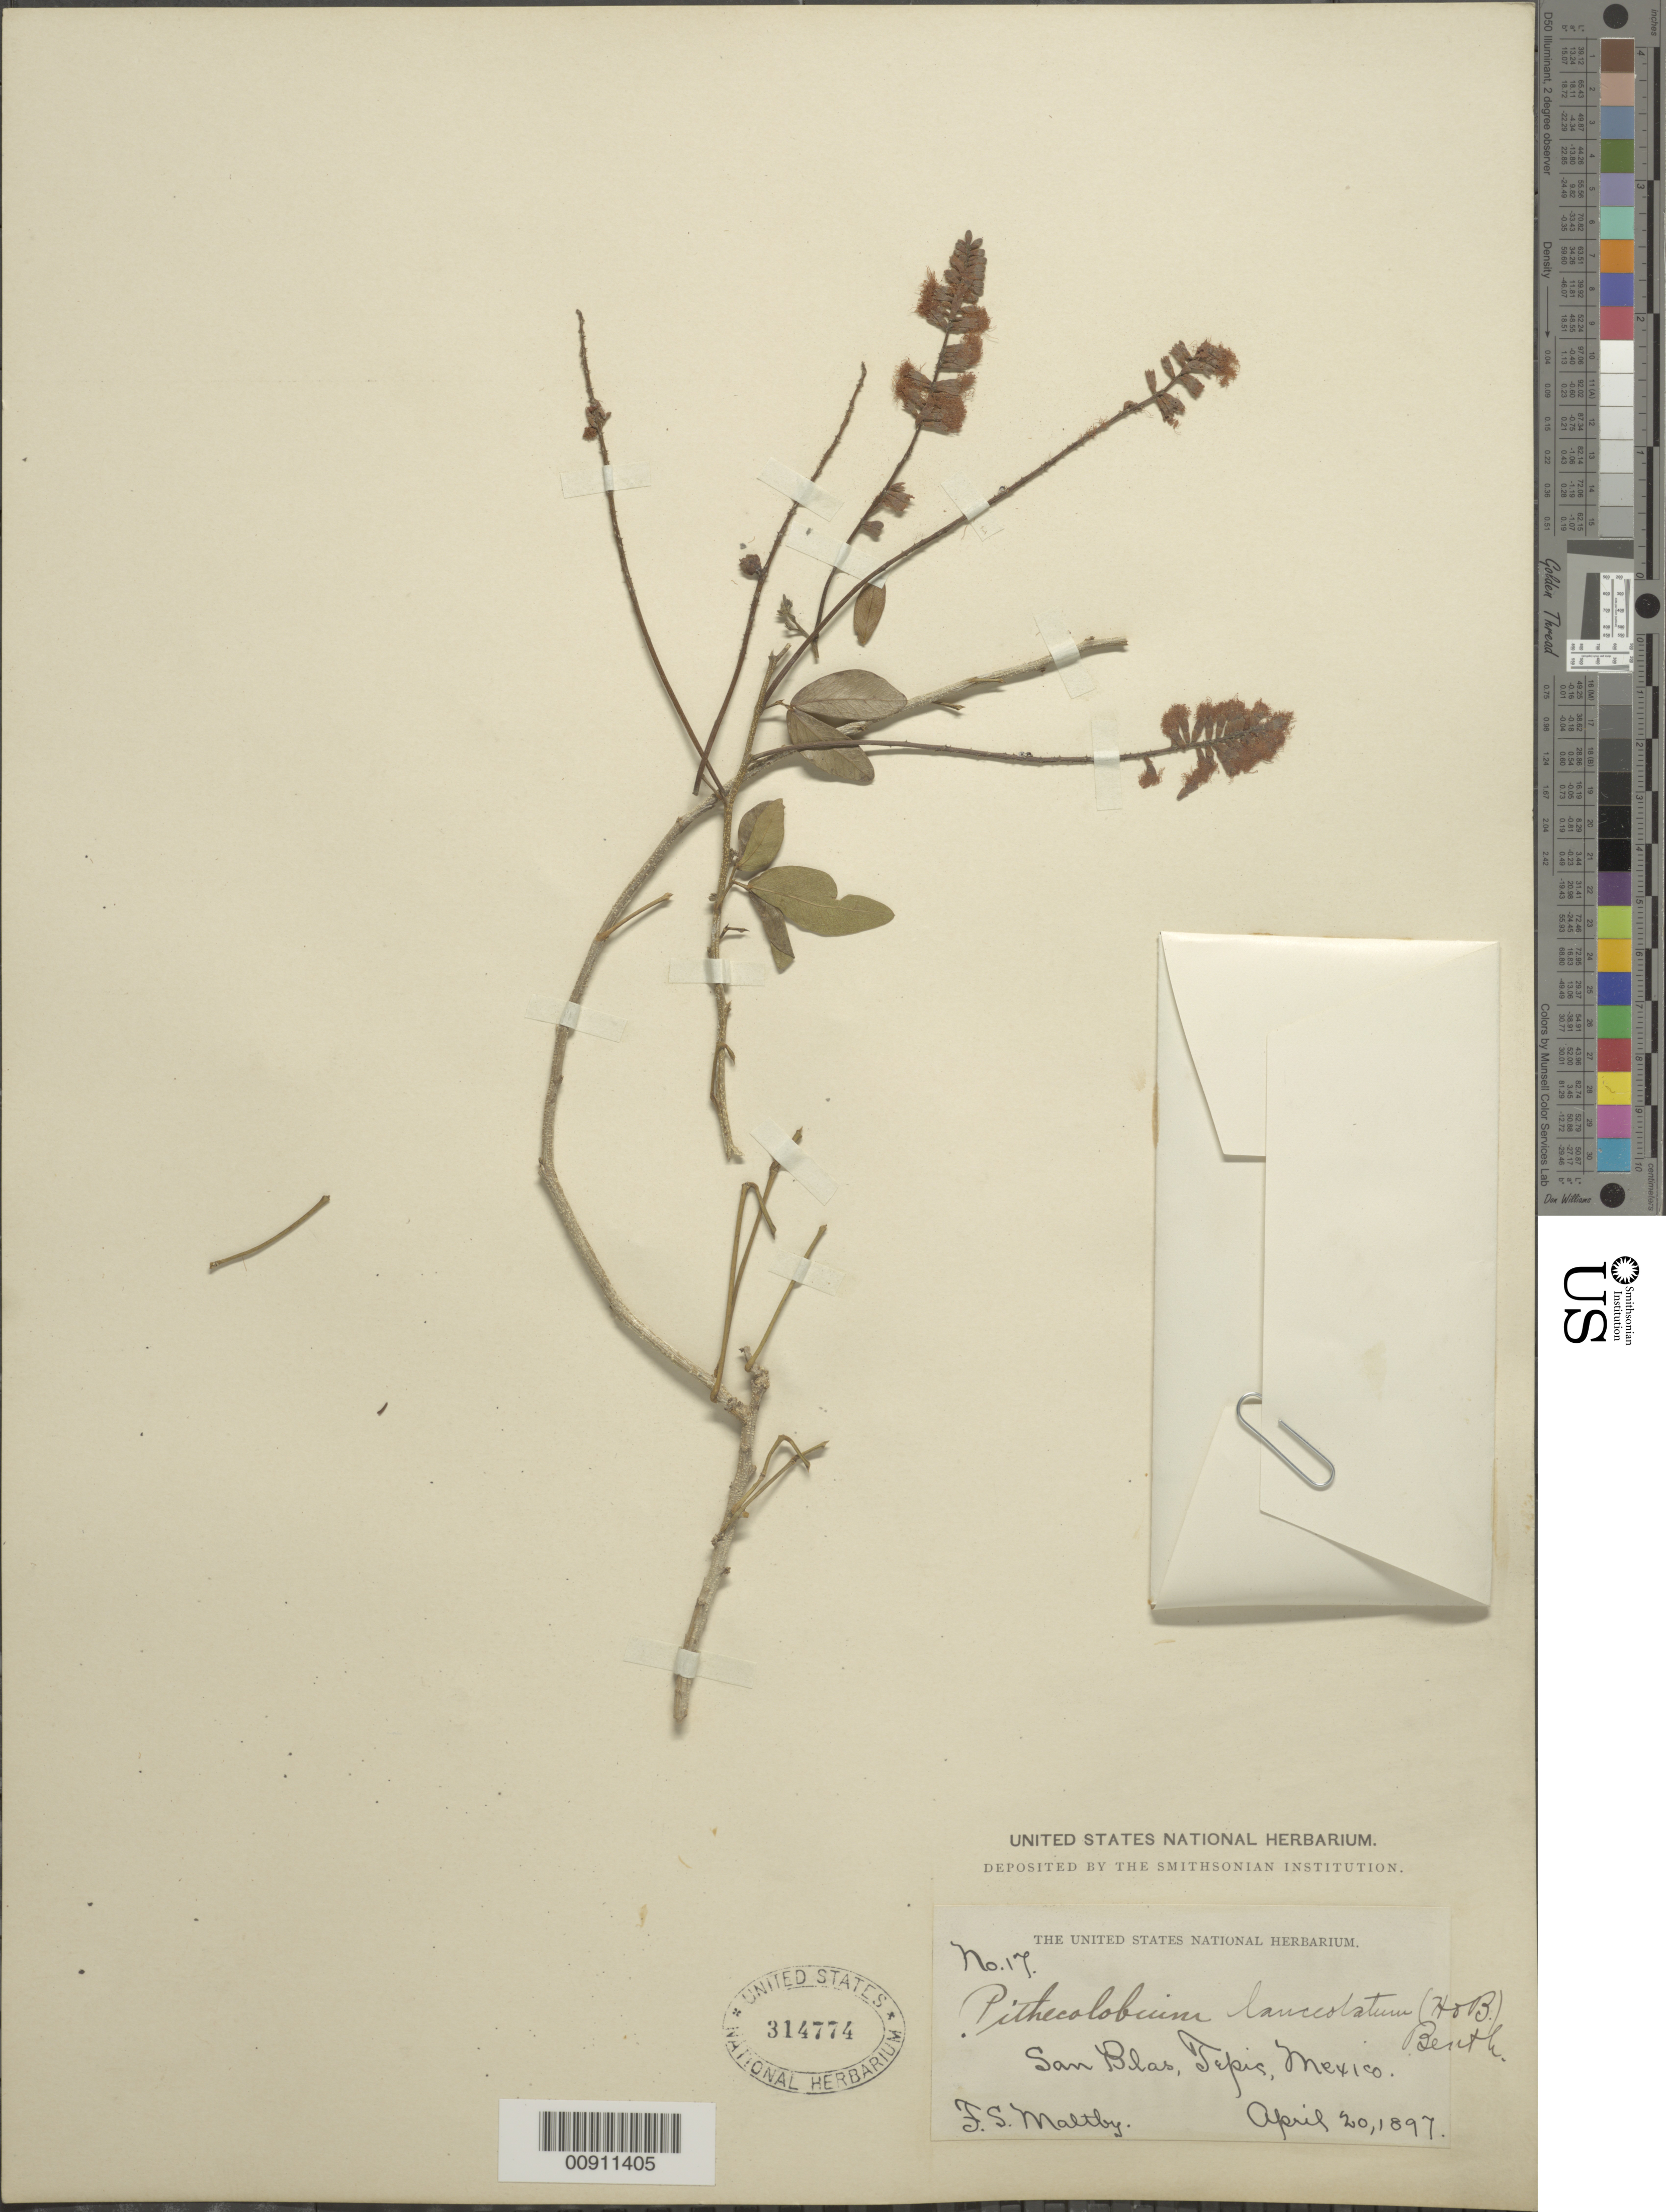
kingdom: Plantae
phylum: Tracheophyta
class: Magnoliopsida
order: Fabales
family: Fabaceae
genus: Pithecellobium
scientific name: Pithecellobium lanceolatum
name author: (Humb. & Bonpl. ex Willd.) Benth.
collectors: T. S. Maltby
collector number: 17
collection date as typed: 20 Apr 1897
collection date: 1897-04-20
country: Mexico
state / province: Nayarit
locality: San Blas, Tepic.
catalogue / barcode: US 314774